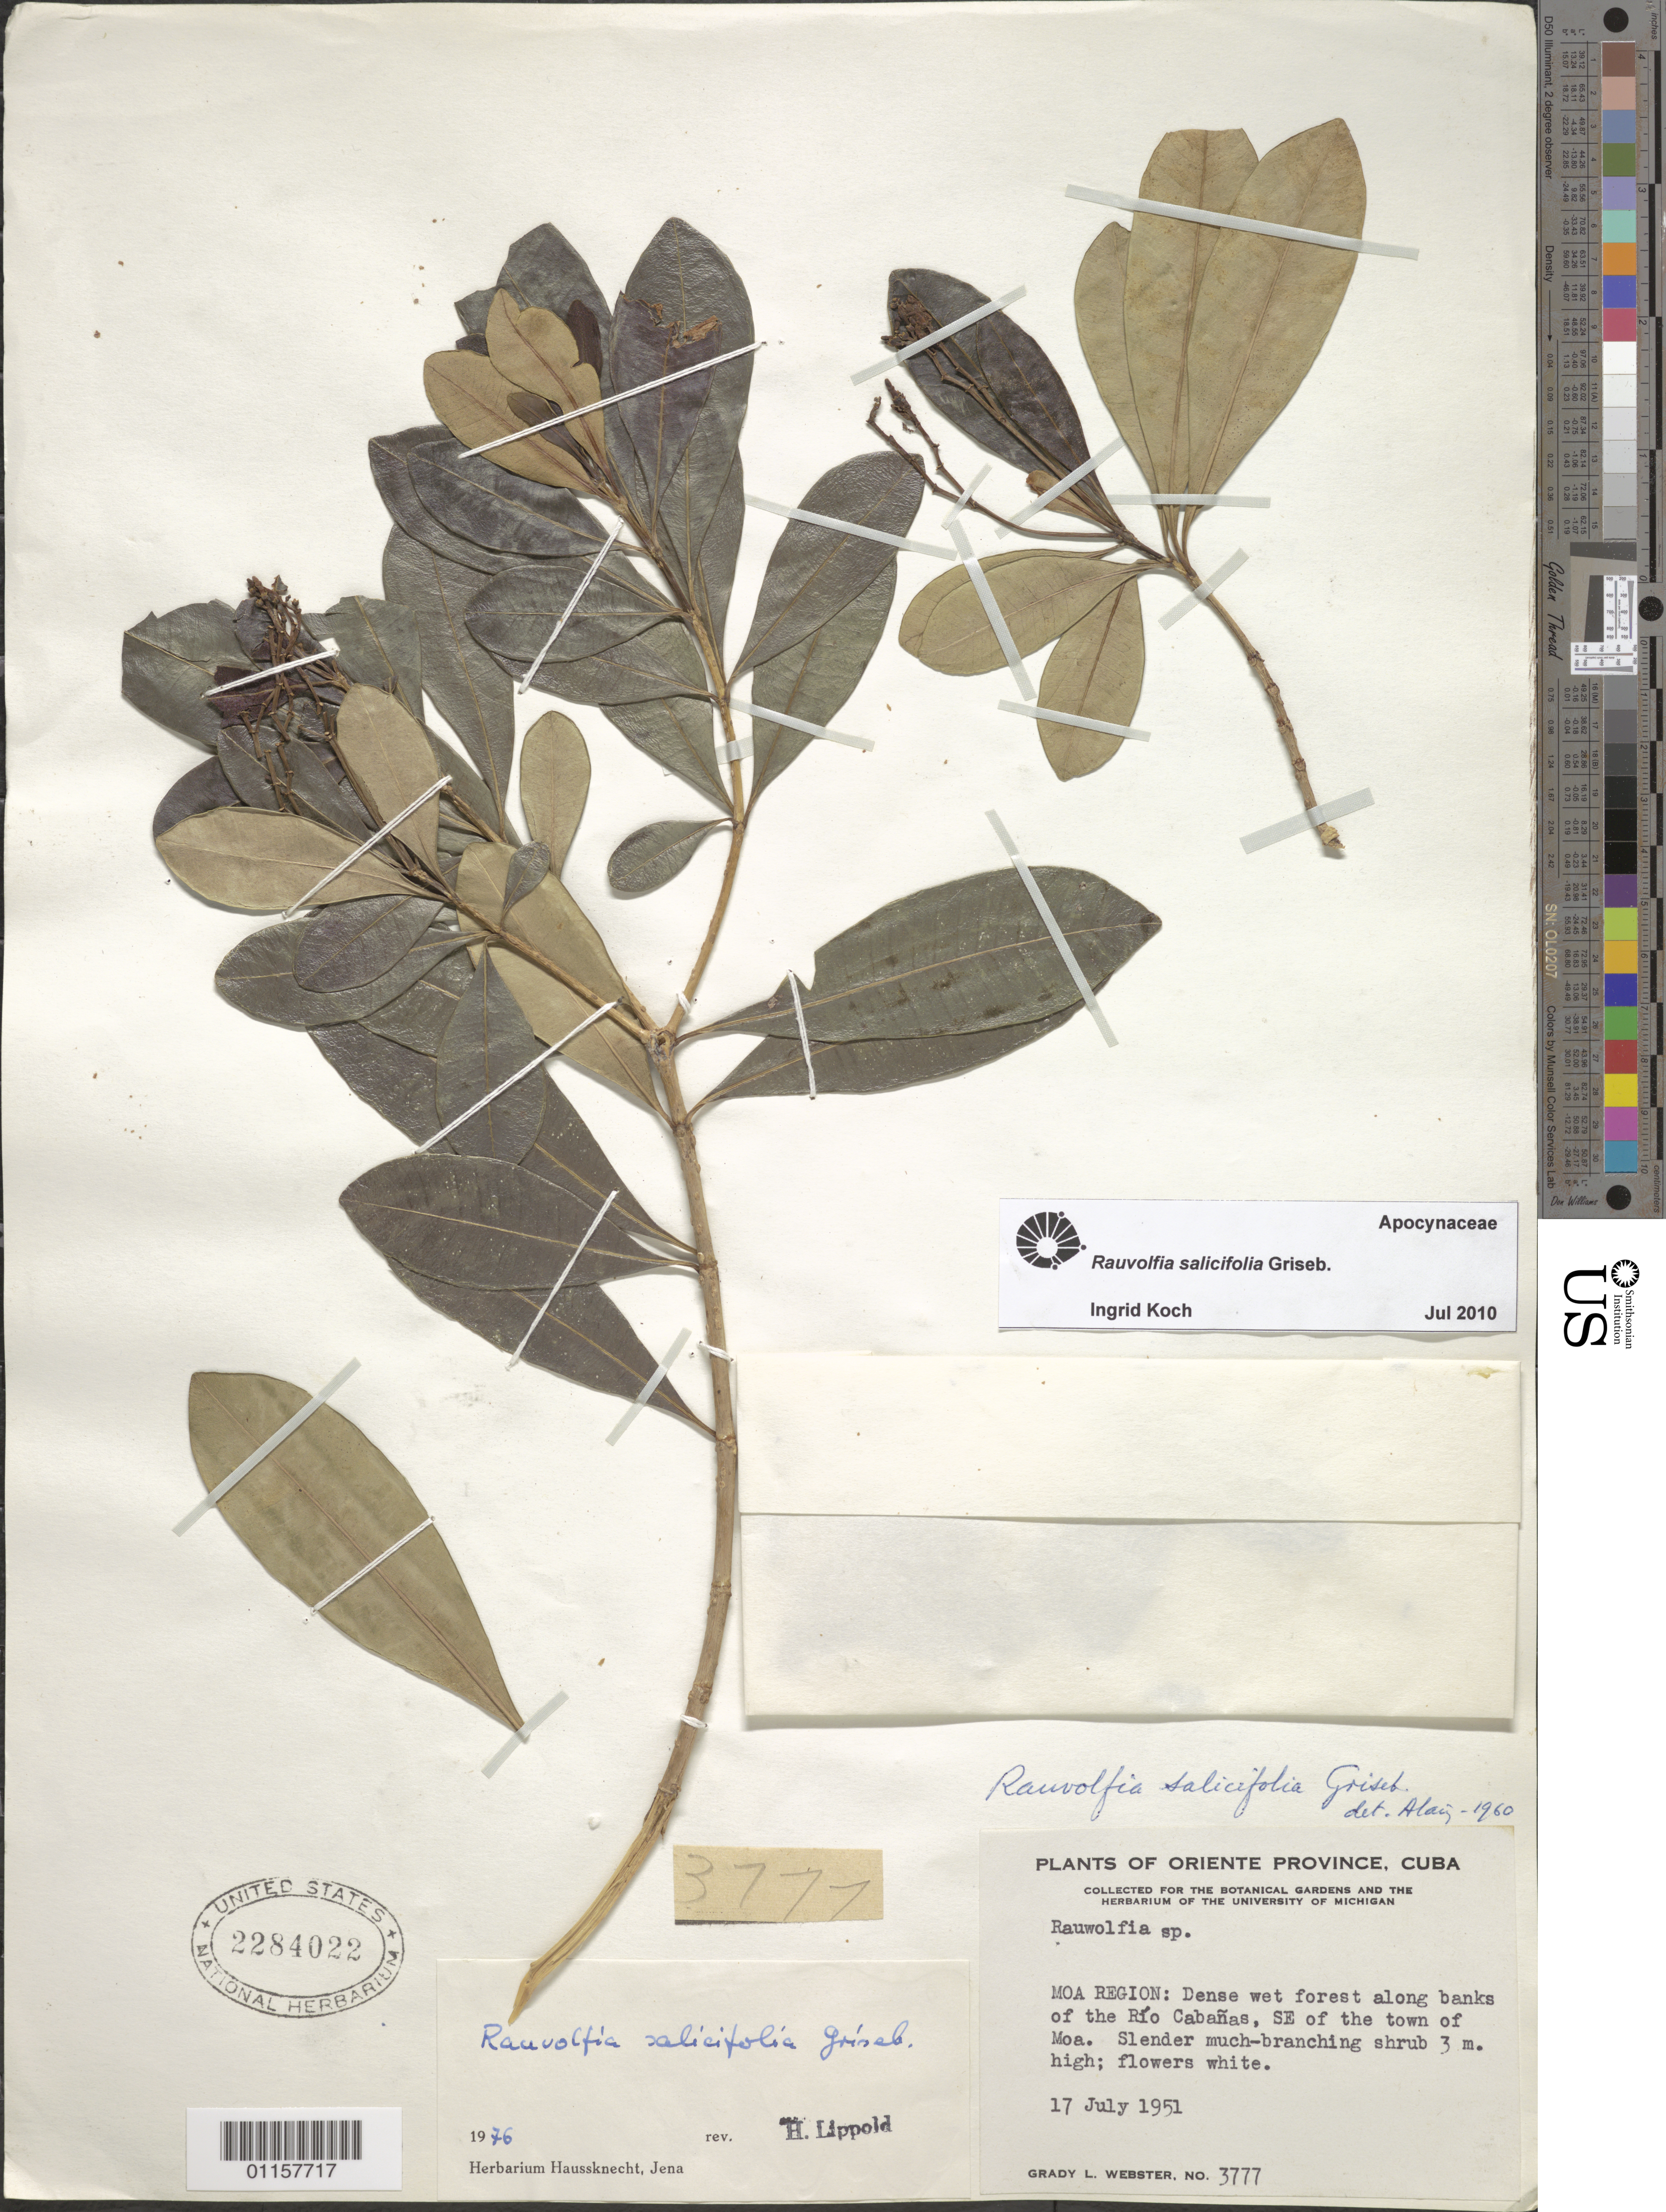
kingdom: Plantae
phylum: Tracheophyta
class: Magnoliopsida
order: Gentianales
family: Apocynaceae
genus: Rauvolfia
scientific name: Rauvolfia salicifolia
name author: Griseb.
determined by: Koch, I.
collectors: G. L. Webster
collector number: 3777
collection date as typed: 17 Jul 1951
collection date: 1951-07-17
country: Cuba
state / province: Holguín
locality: Moa Region, along banks of Río Cabañas, SE of the town of Moa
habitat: Dense wet forest along banks of river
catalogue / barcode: US 2284022